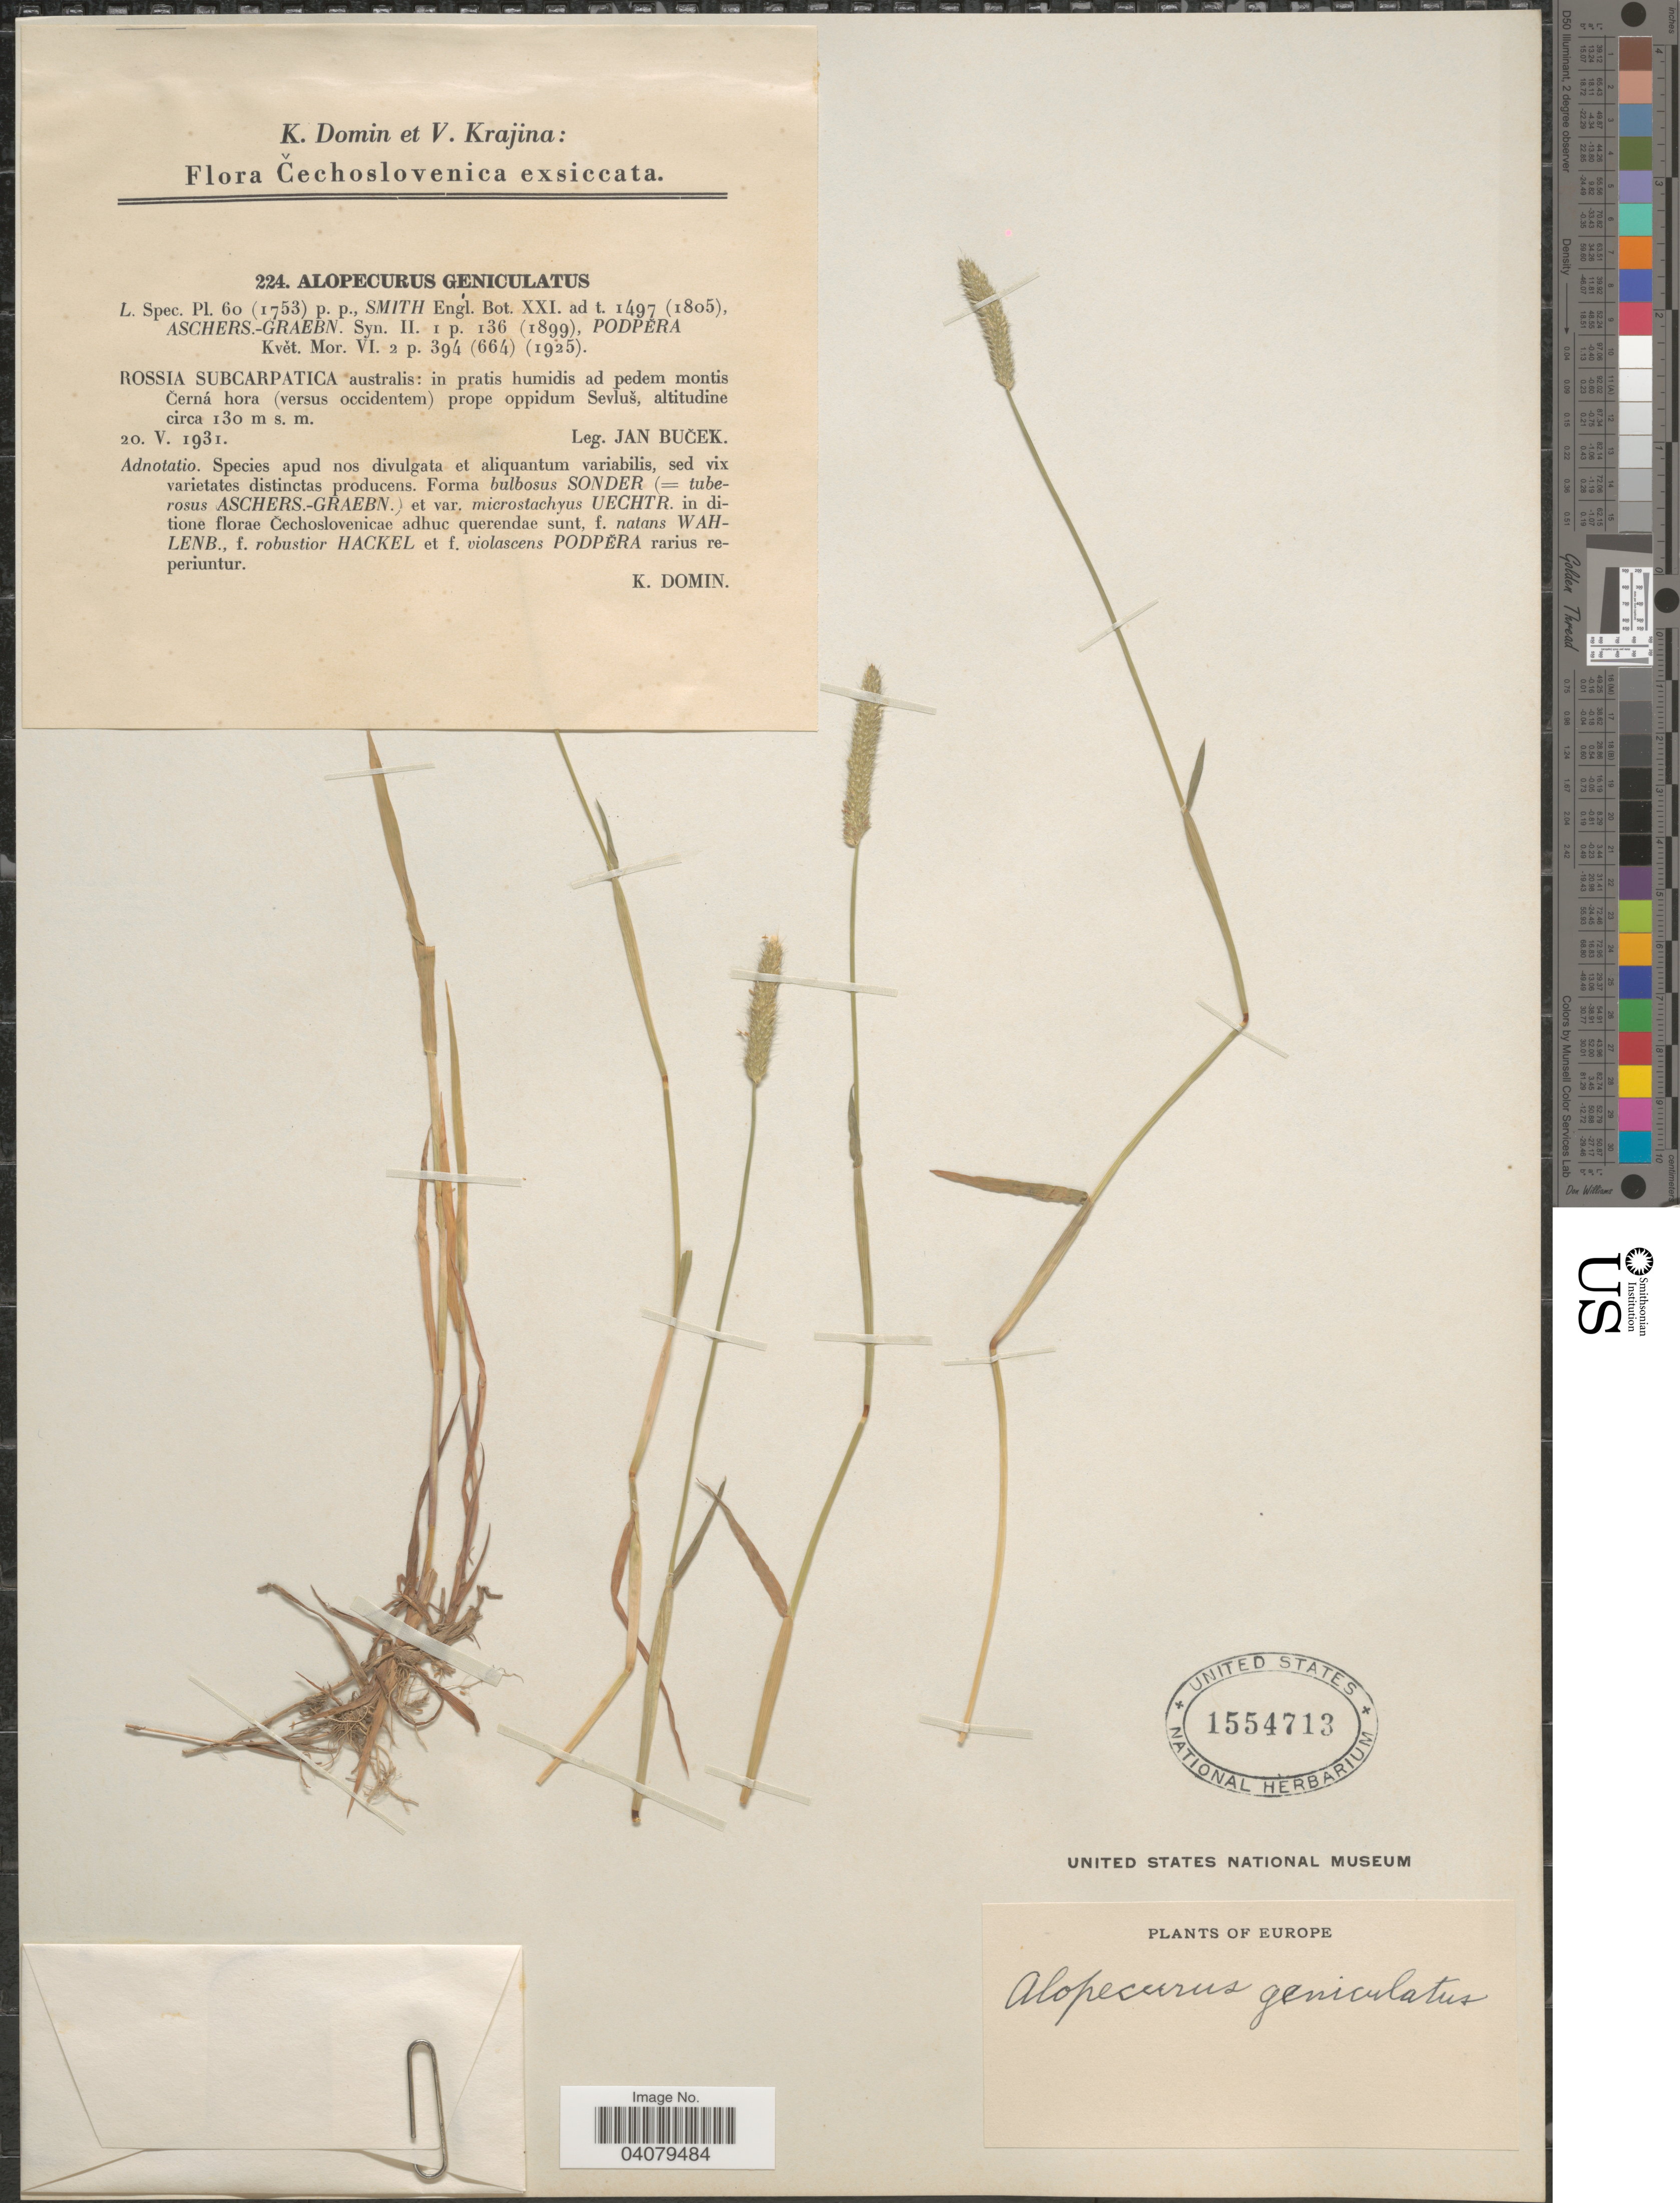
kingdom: Plantae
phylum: Tracheophyta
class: Liliopsida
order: Poales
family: Poaceae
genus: Alopecurus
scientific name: Alopecurus geniculatus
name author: L.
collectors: J. Bucek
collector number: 224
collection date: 1931-05-20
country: Czechia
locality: Rossia Subcarpatica australis: in pratis humidis ad pedem montis Černá hora (versus occidentem) prope oppidum Sevluš. Europe.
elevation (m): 130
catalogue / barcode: US 1554713